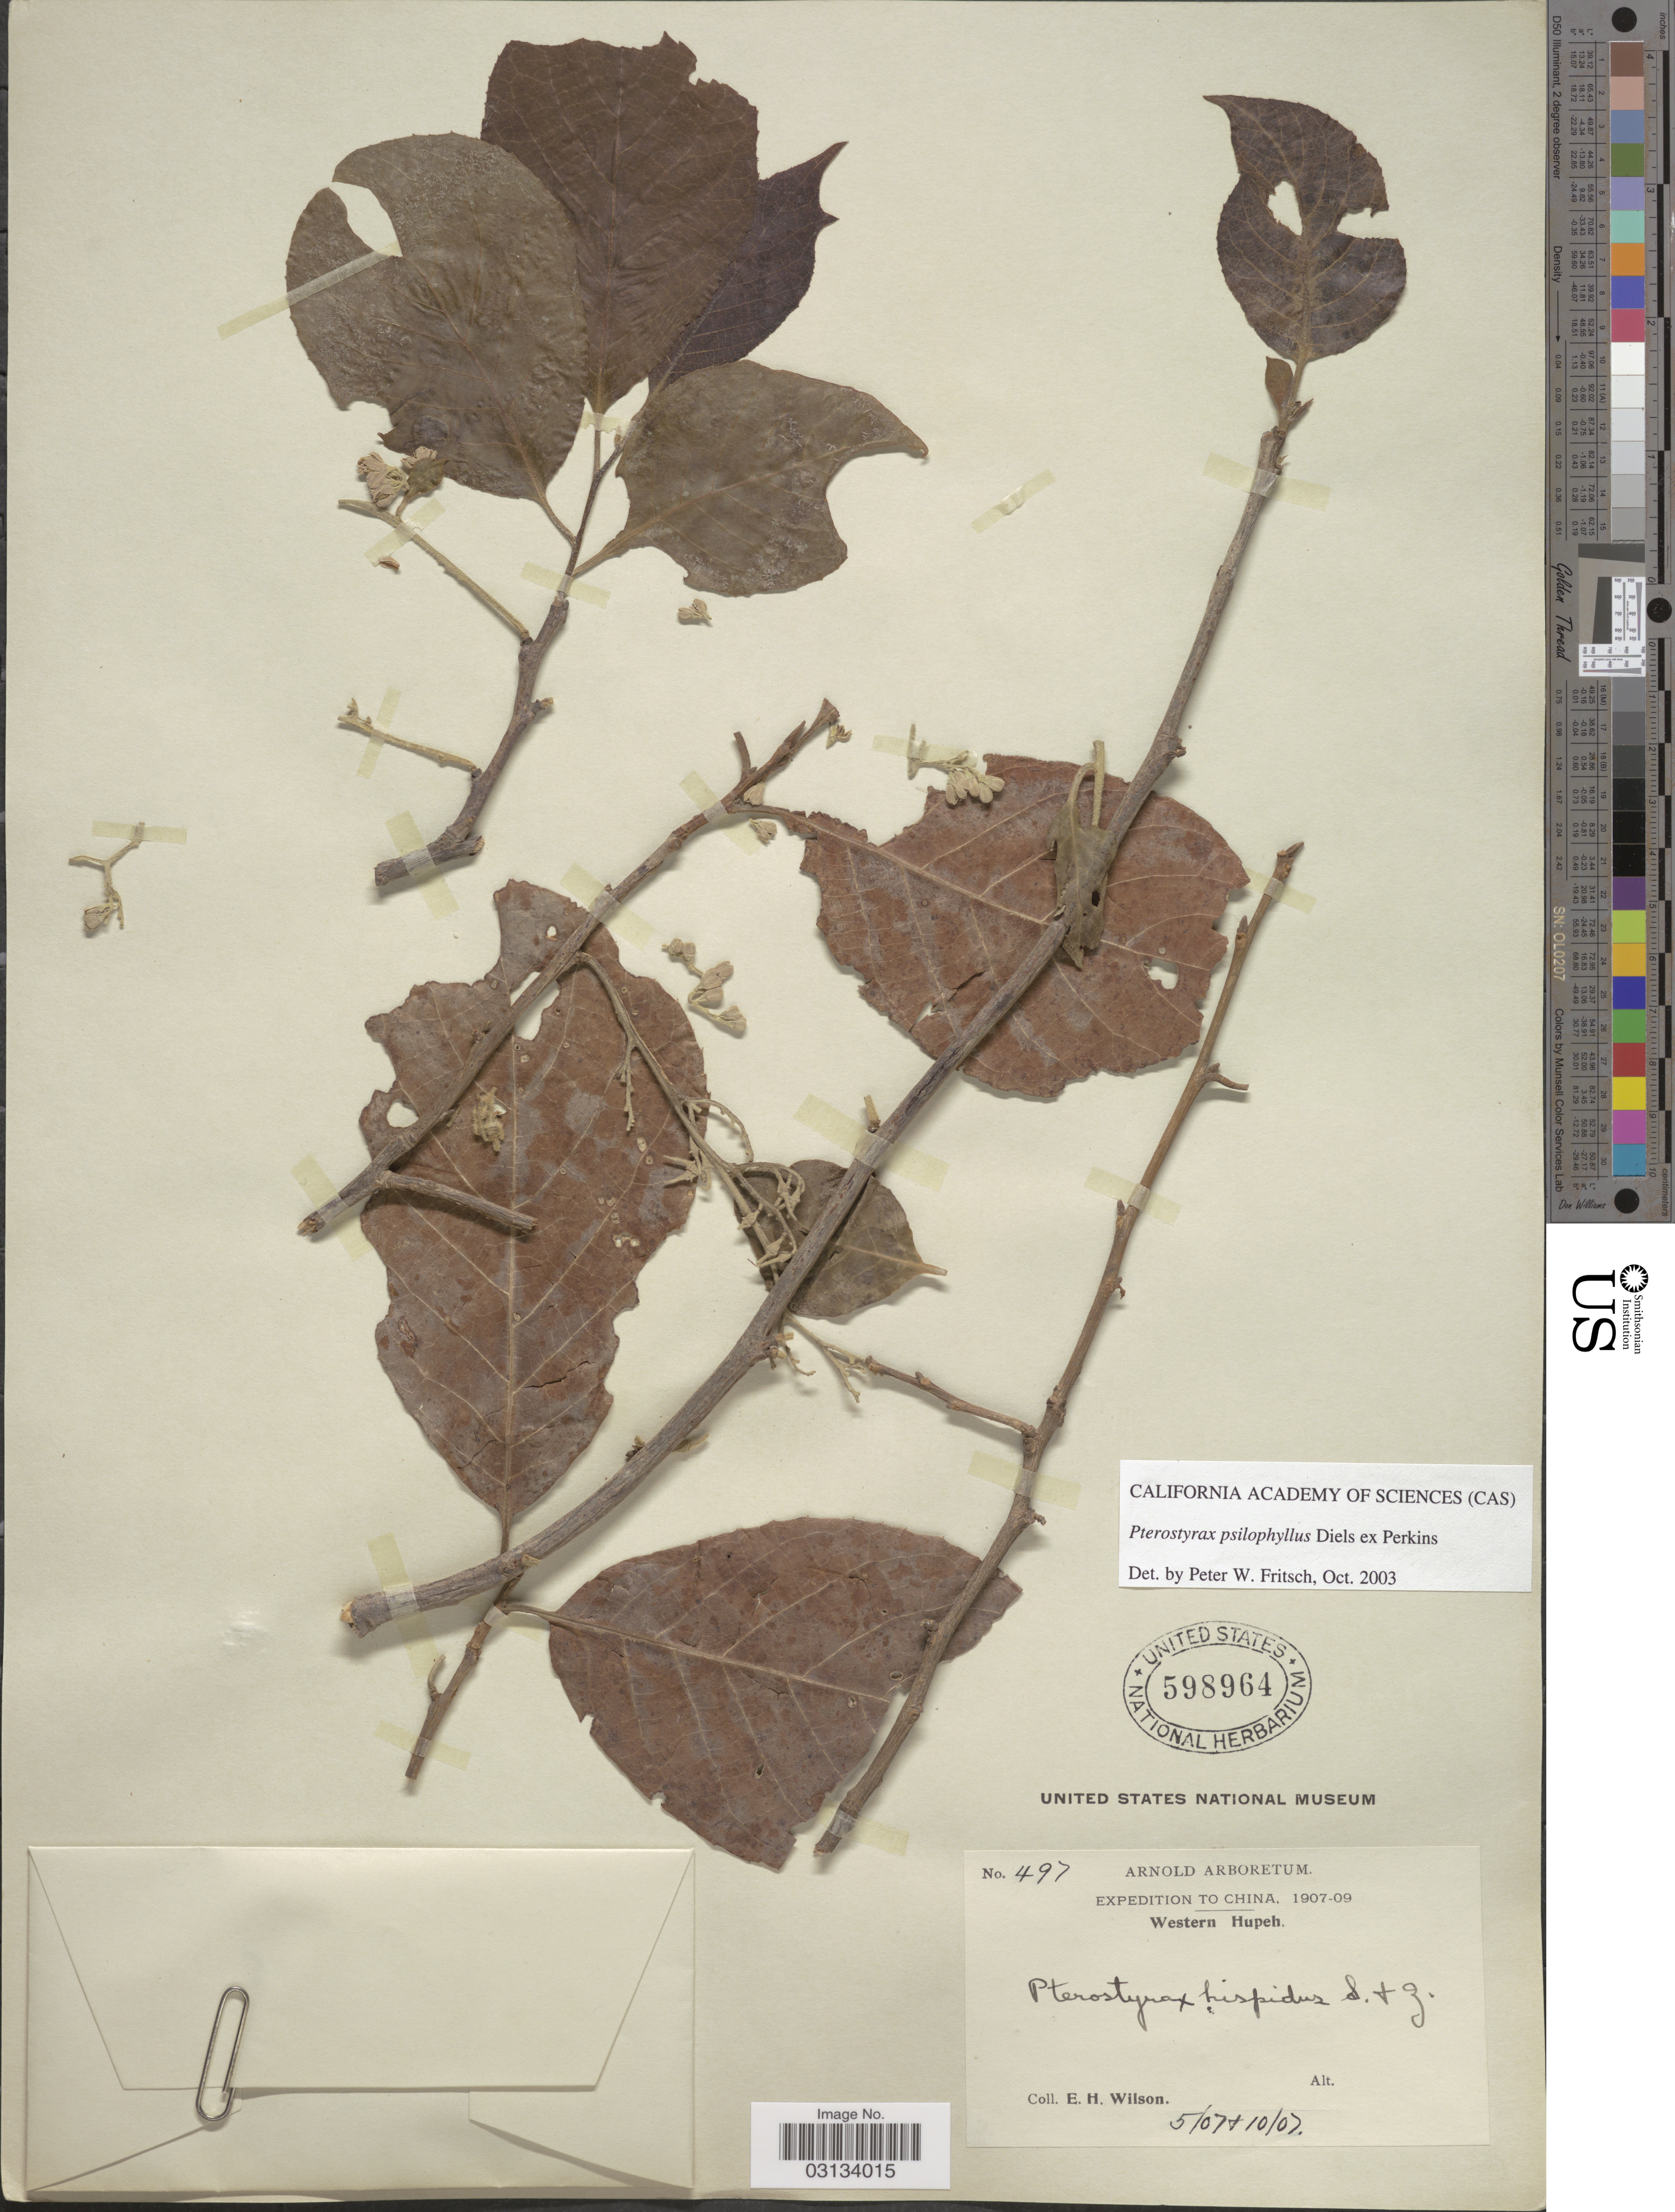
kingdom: Plantae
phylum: Tracheophyta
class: Magnoliopsida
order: Ericales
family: Styracaceae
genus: Pterostyrax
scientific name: Pterostyrax psilophyllus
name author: Diels ex Perkins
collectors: E. Wilson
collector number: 497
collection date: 1907-05/1907-10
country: China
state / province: Hubei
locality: Western Hupeh.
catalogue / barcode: US 598964